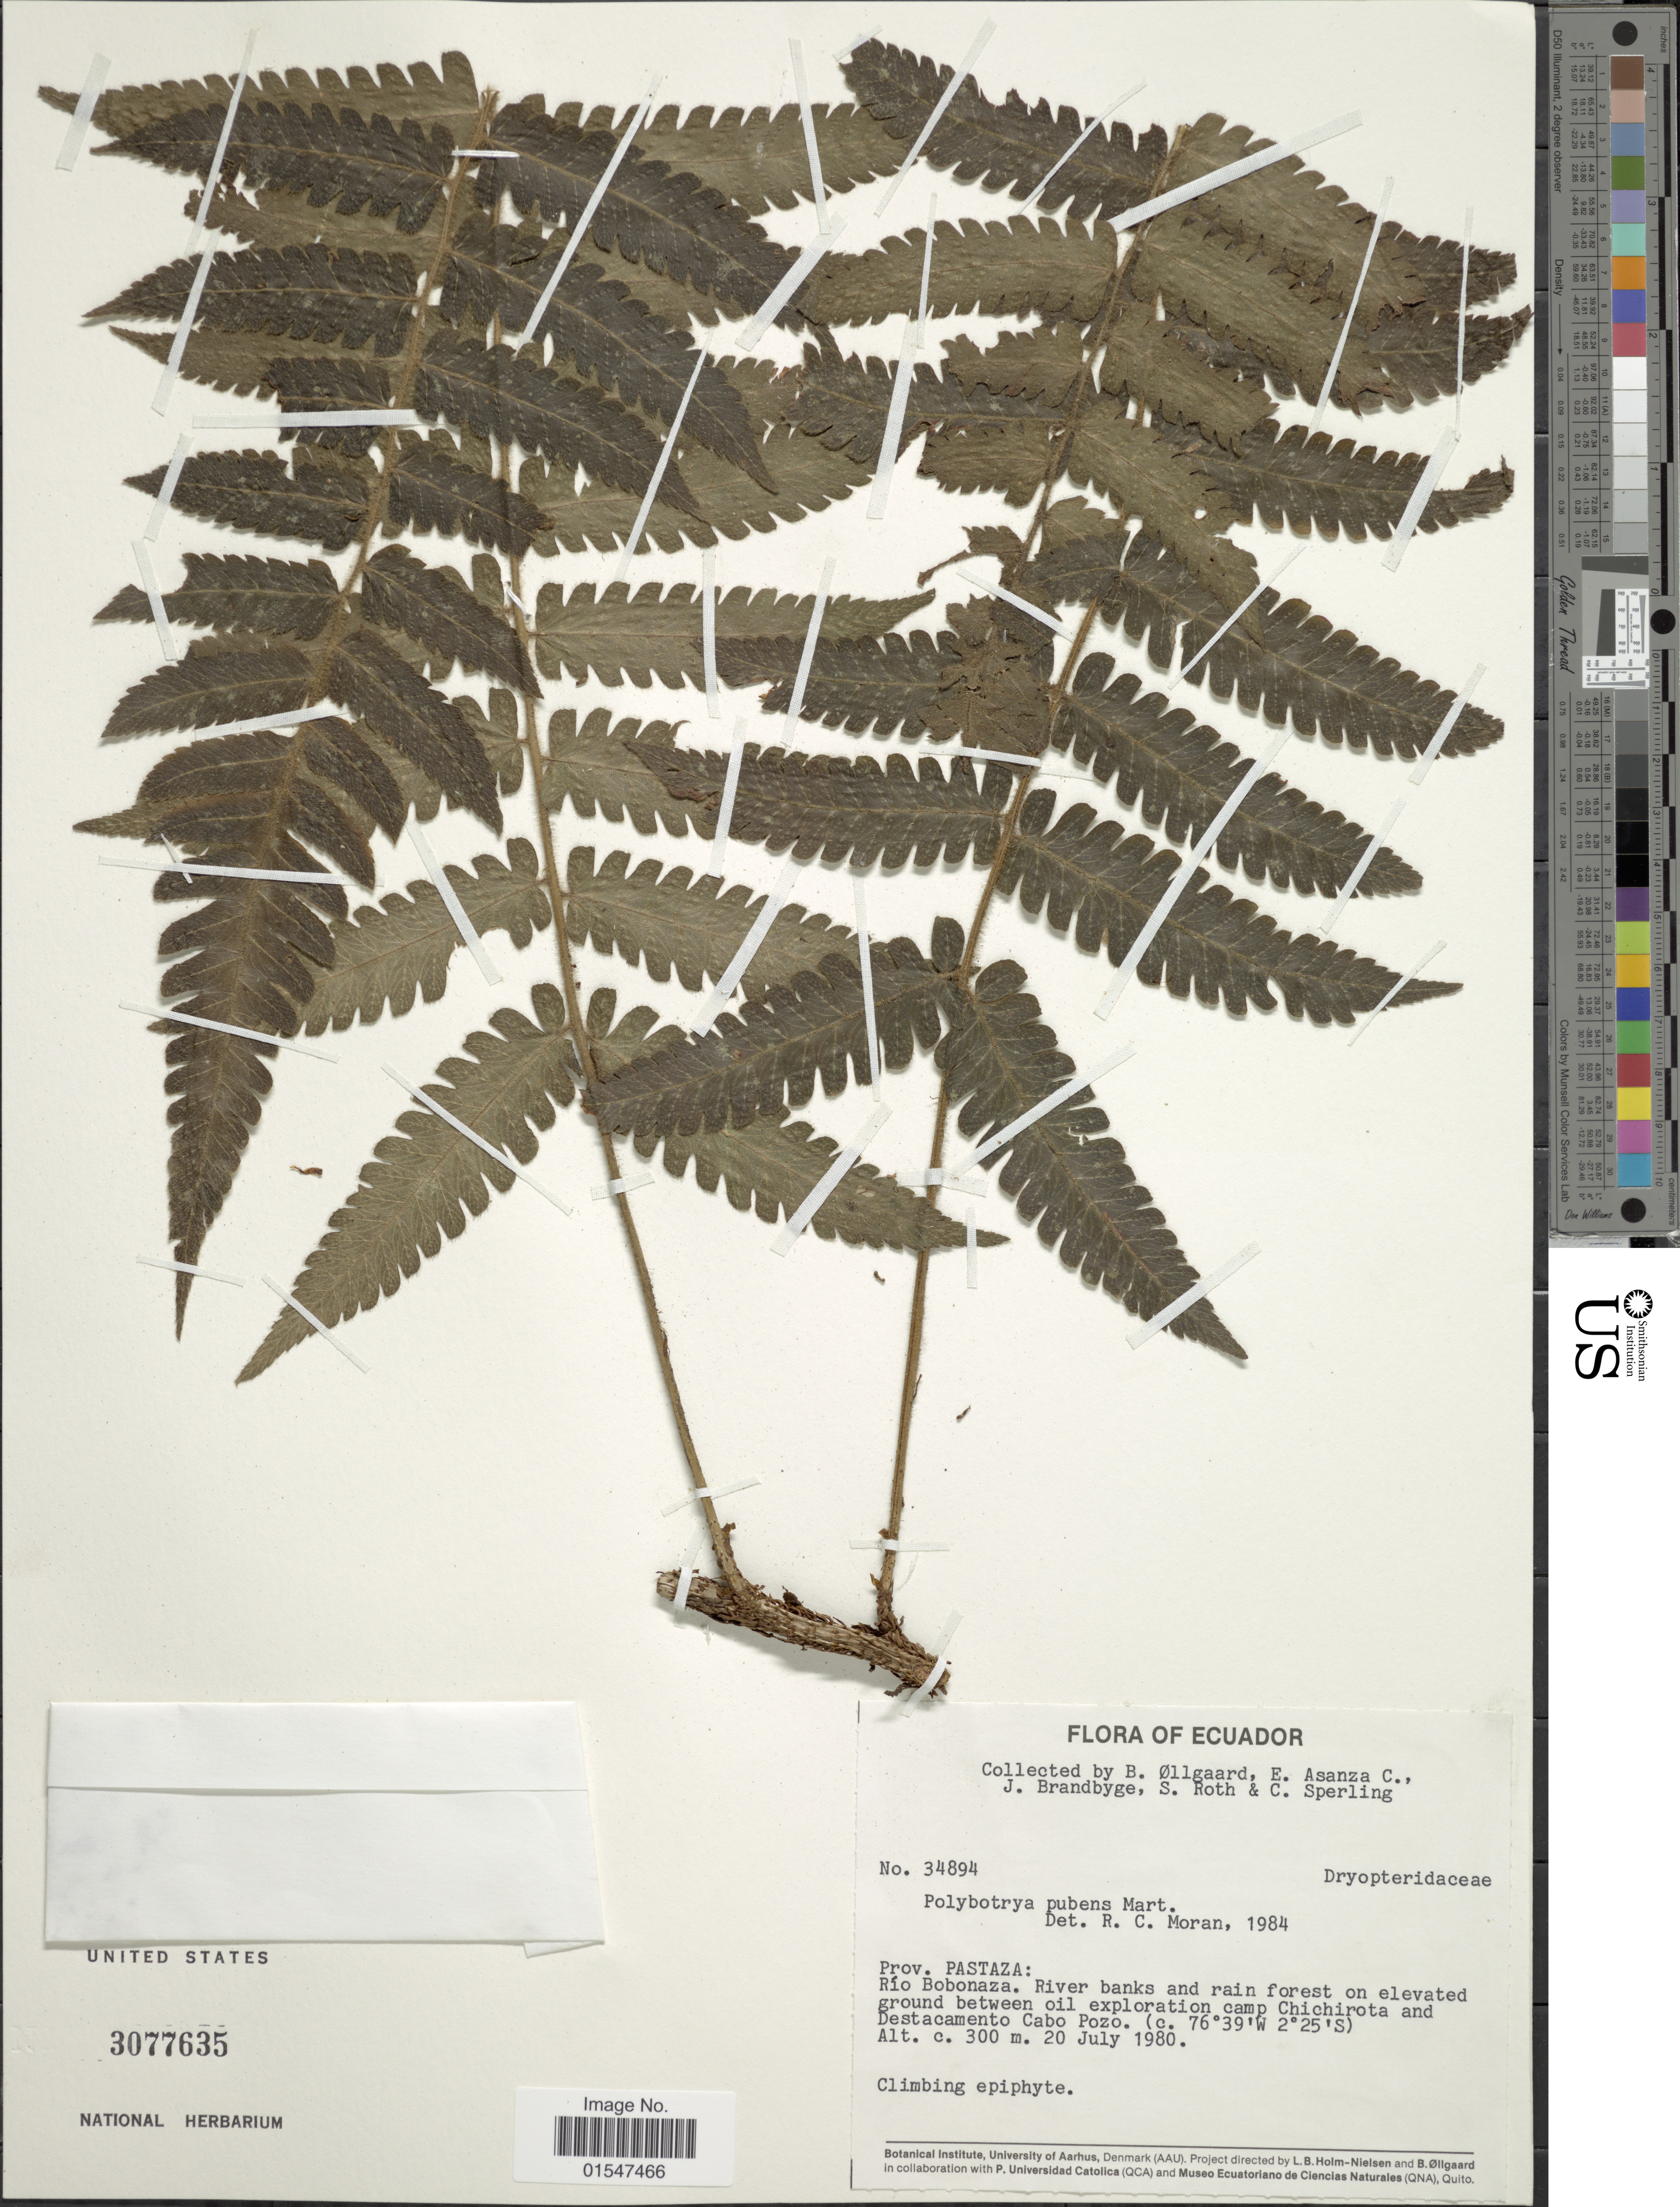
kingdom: Plantae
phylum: Tracheophyta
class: Polypodiopsida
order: Polypodiales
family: Dryopteridaceae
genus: Polybotrya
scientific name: Polybotrya pubens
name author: Mart.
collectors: B. Øllgaard, E. Asanza, J. Brandbyge, S. Roth & et al.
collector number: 34894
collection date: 1980-07-20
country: Ecuador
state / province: Pastaza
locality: Ecuador, Río Bobonaza, river baks and rain forest on elevated ground between oil exploration camp Chichirota and Destacamento Cabo Pozo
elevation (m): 300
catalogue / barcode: US 3077635